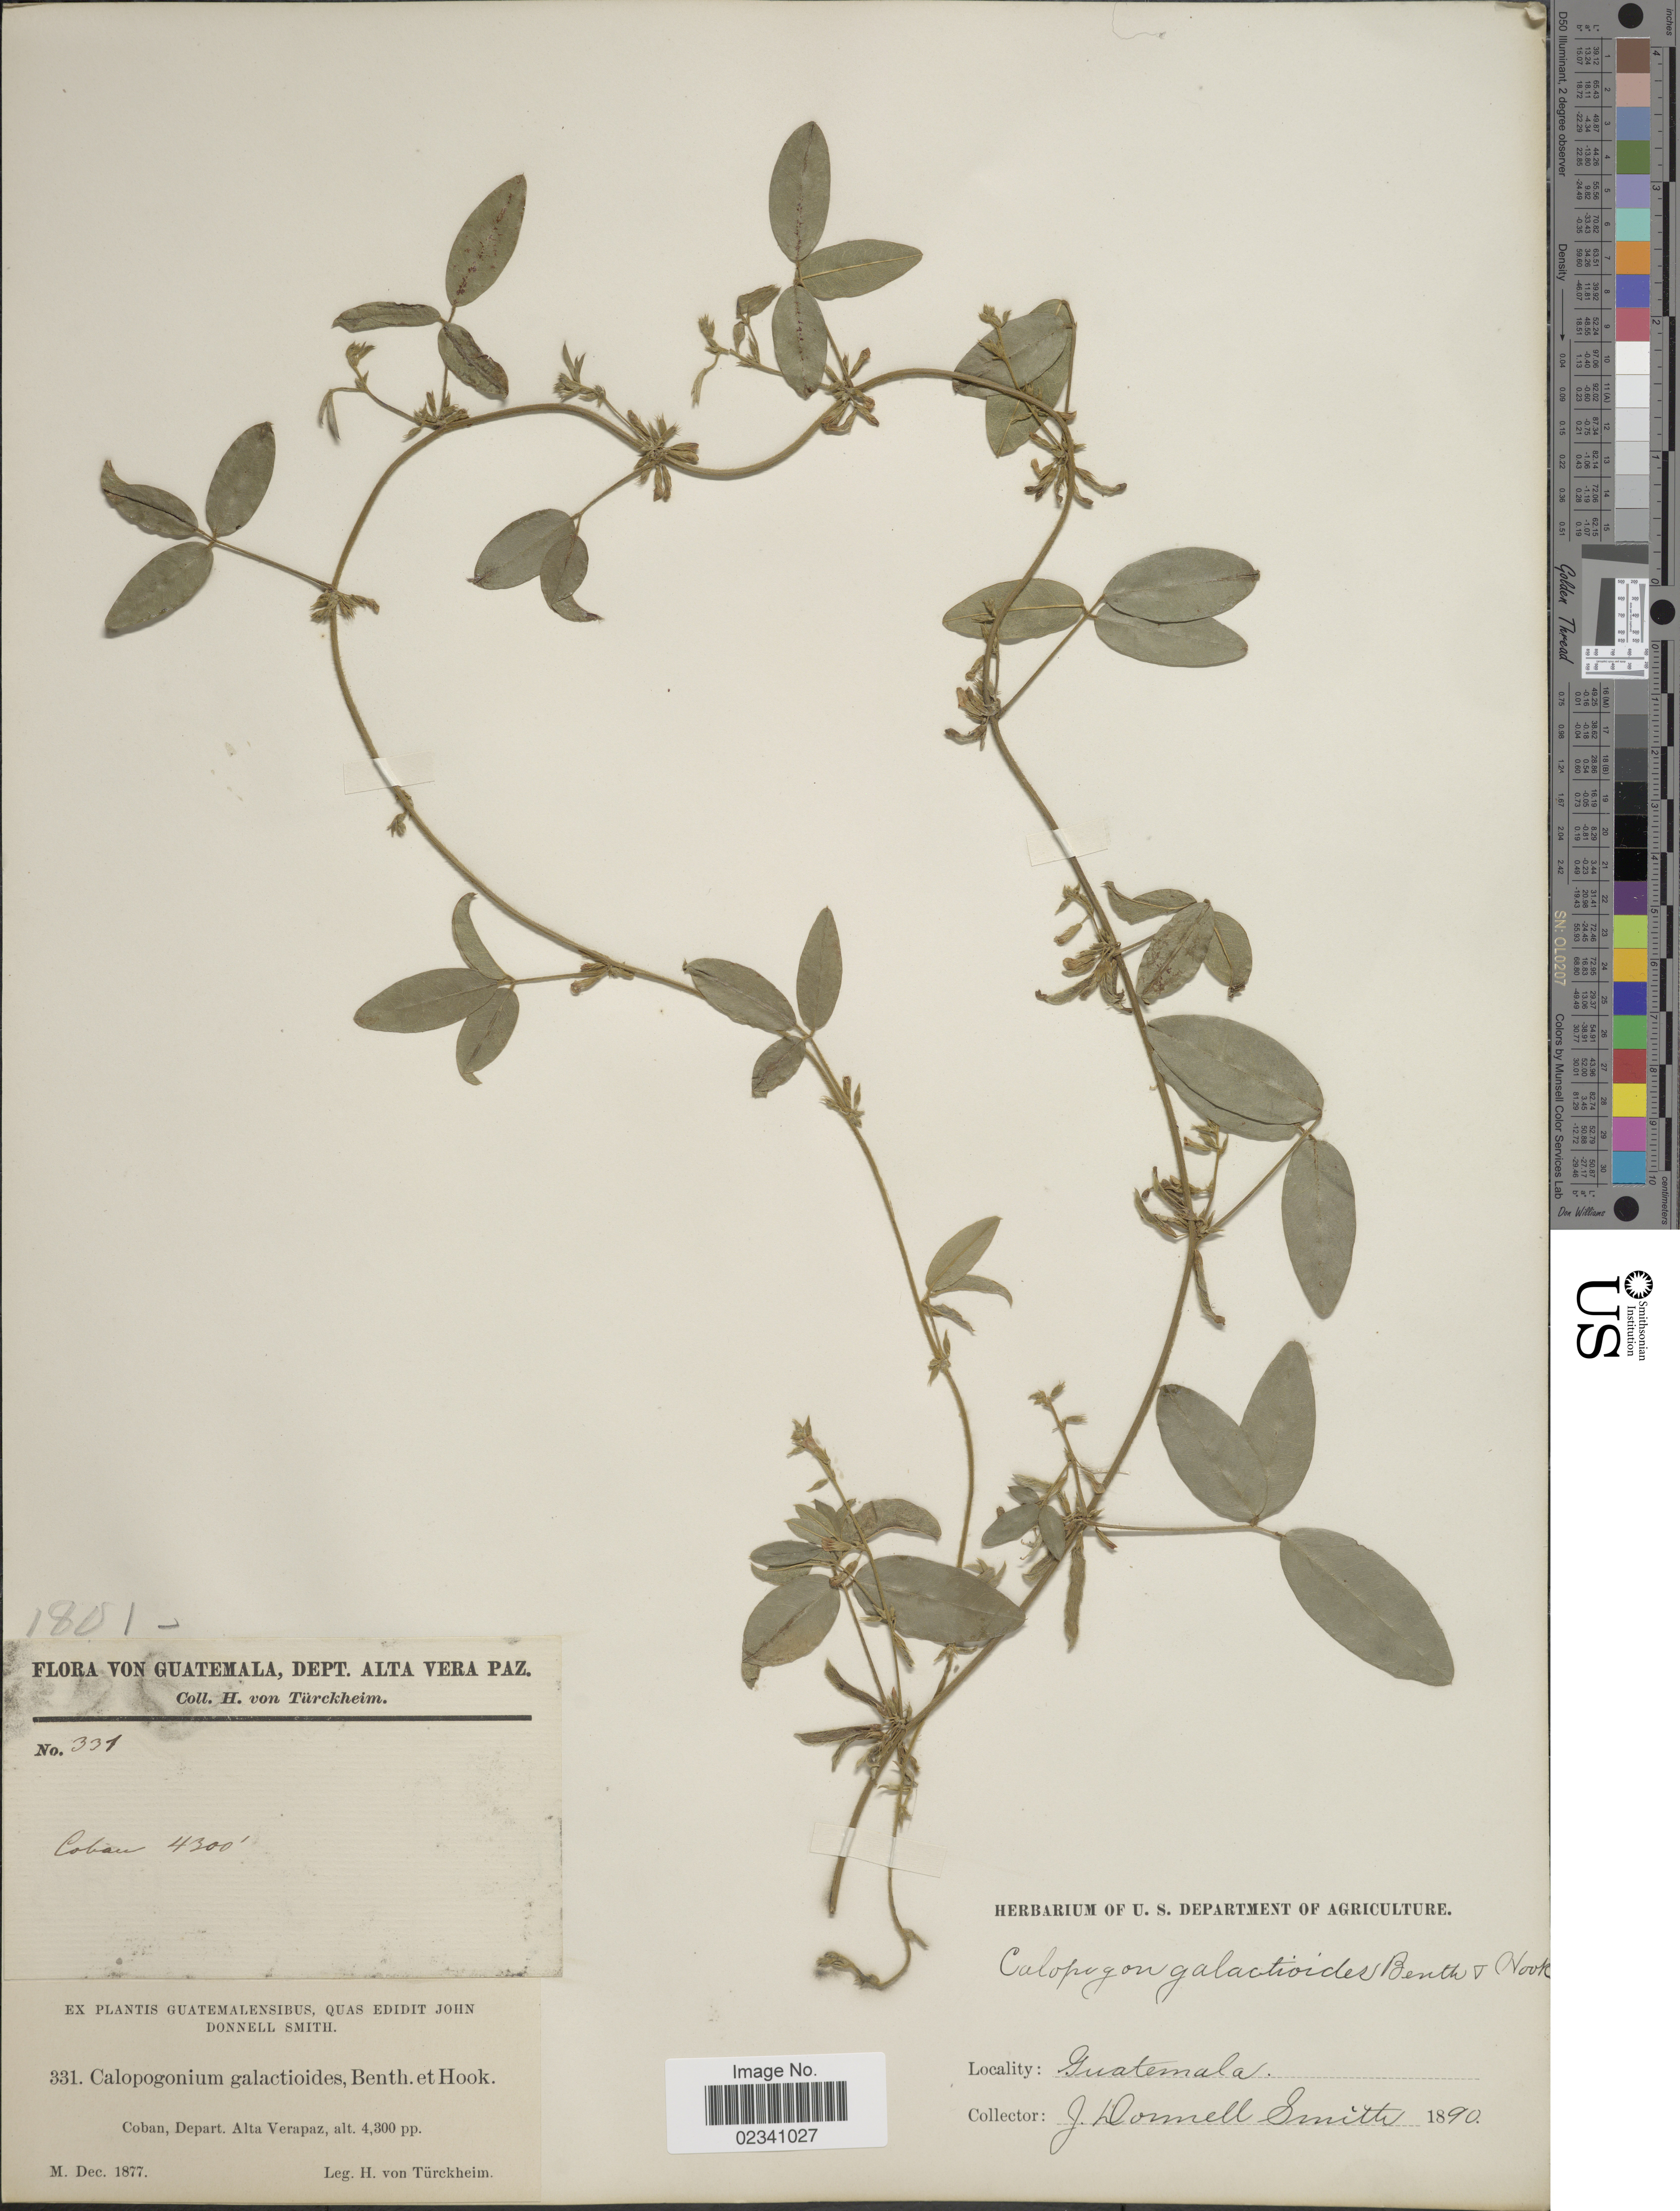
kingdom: Plantae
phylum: Tracheophyta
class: Magnoliopsida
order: Fabales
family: Fabaceae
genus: Calopogonium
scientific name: Calopogonium galactioides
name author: (Kunth) Hemsl.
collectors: H. von Türckheim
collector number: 331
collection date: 1877-12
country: Guatemala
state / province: Alta Verapaz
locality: Coban, Depart. Alta Verapaz.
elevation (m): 1311